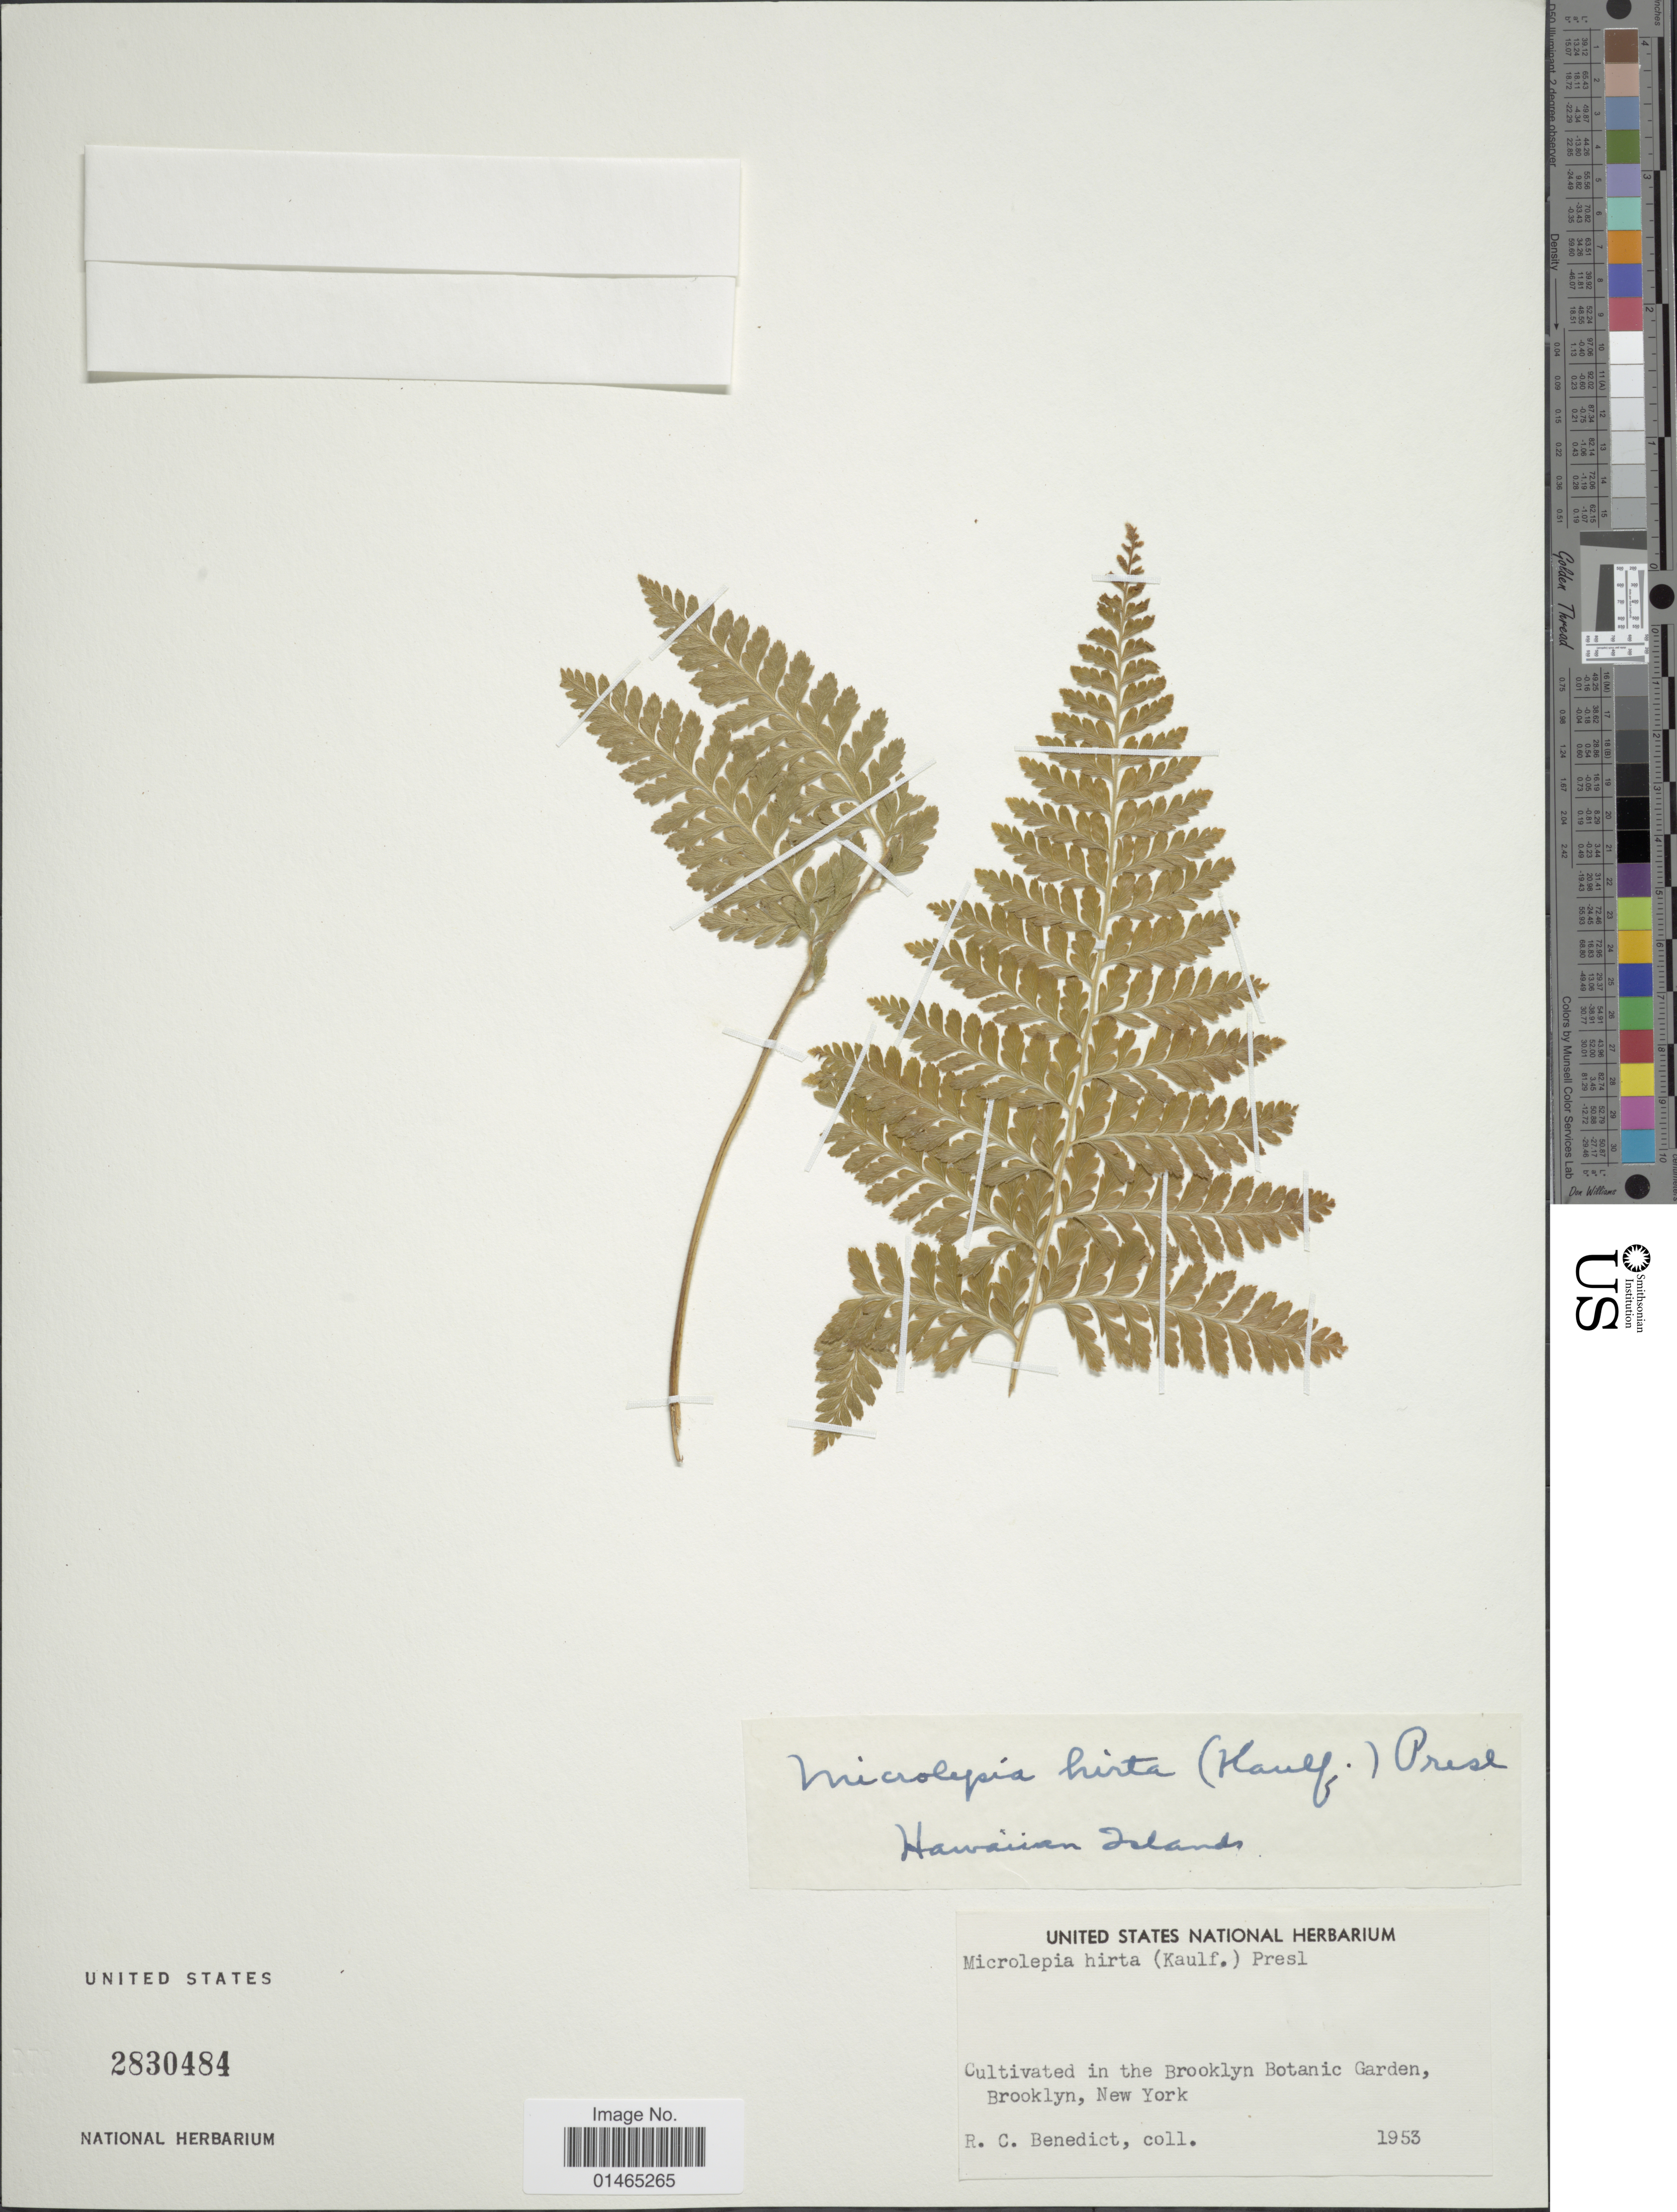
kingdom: Plantae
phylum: Tracheophyta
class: Polypodiopsida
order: Polypodiales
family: Dennstaedtiaceae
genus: Microlepia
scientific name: Microlepia setosa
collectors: R. C. Benedict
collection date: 1953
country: United States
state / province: New York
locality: Cultivated in the Brooklyn Botanic Garden, Brooklyn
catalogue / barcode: US 2830484